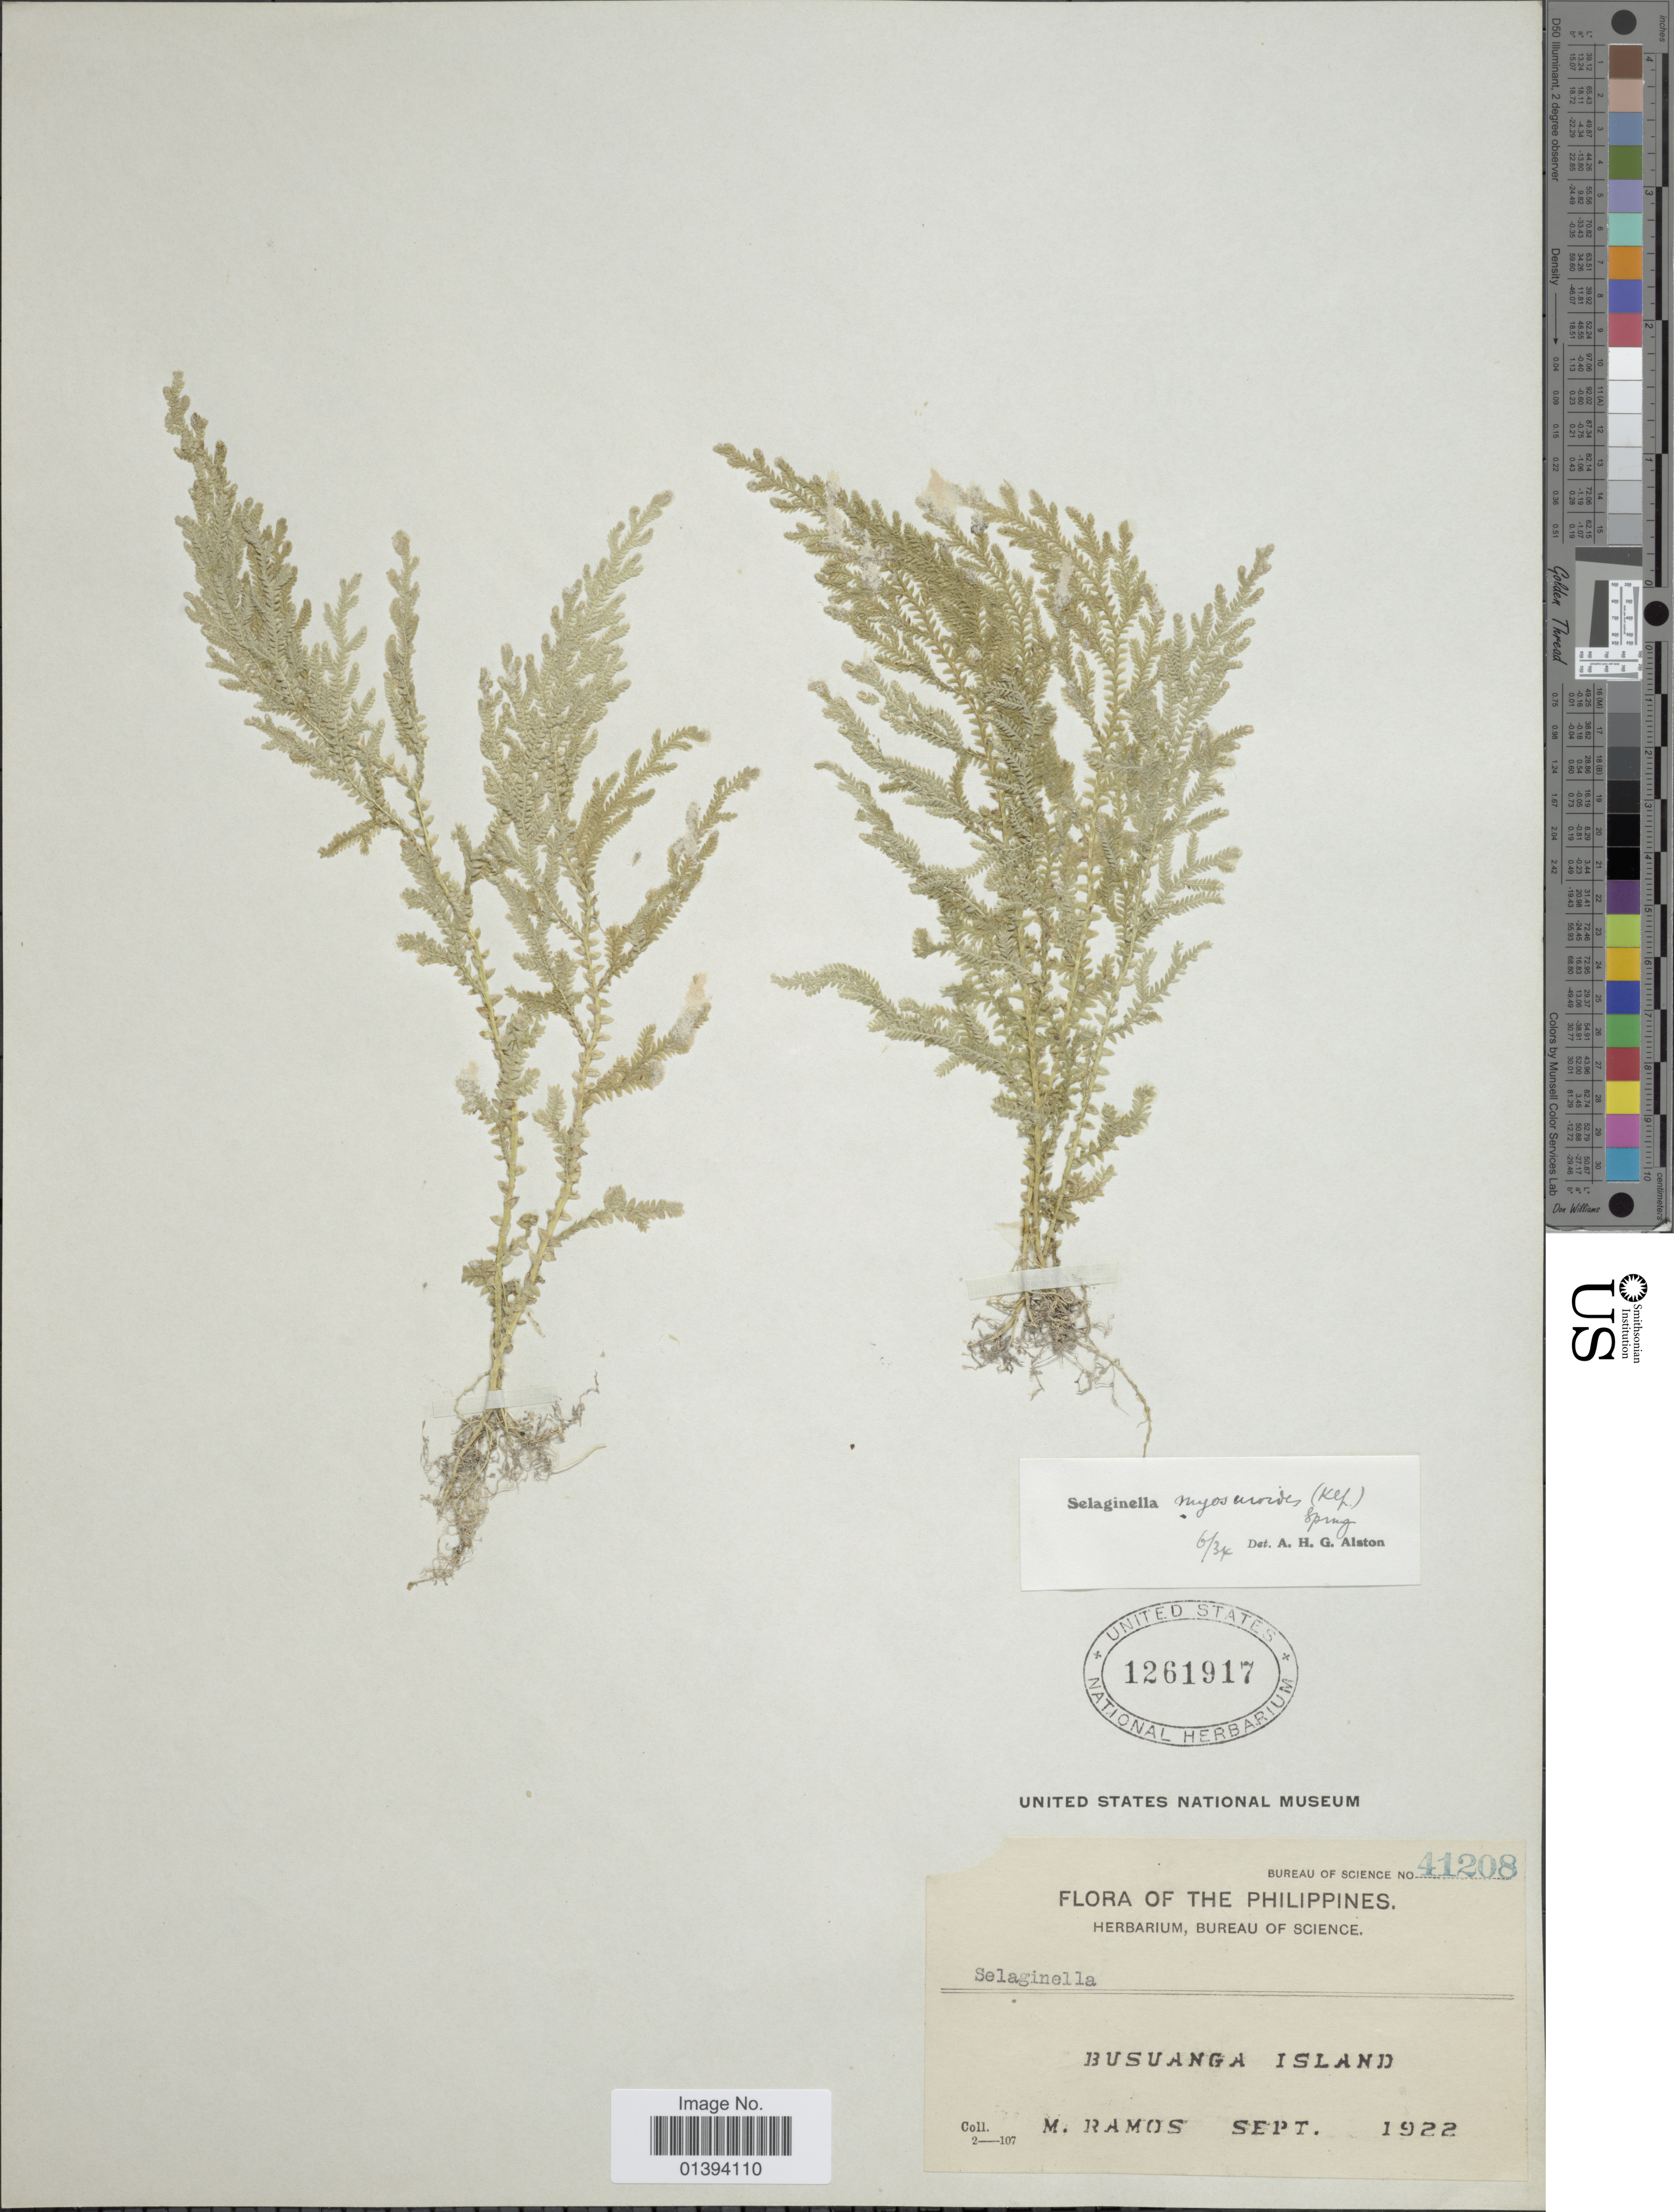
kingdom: Plantae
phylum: Tracheophyta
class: Lycopodiopsida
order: Selaginellales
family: Selaginellaceae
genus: Selaginella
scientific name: Selaginella myosuroides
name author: (Kaulf.) Spring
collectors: M. Ramos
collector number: Bureau of Science 41208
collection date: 1922-09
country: Philippines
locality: Busuanga Island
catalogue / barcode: US 1261917